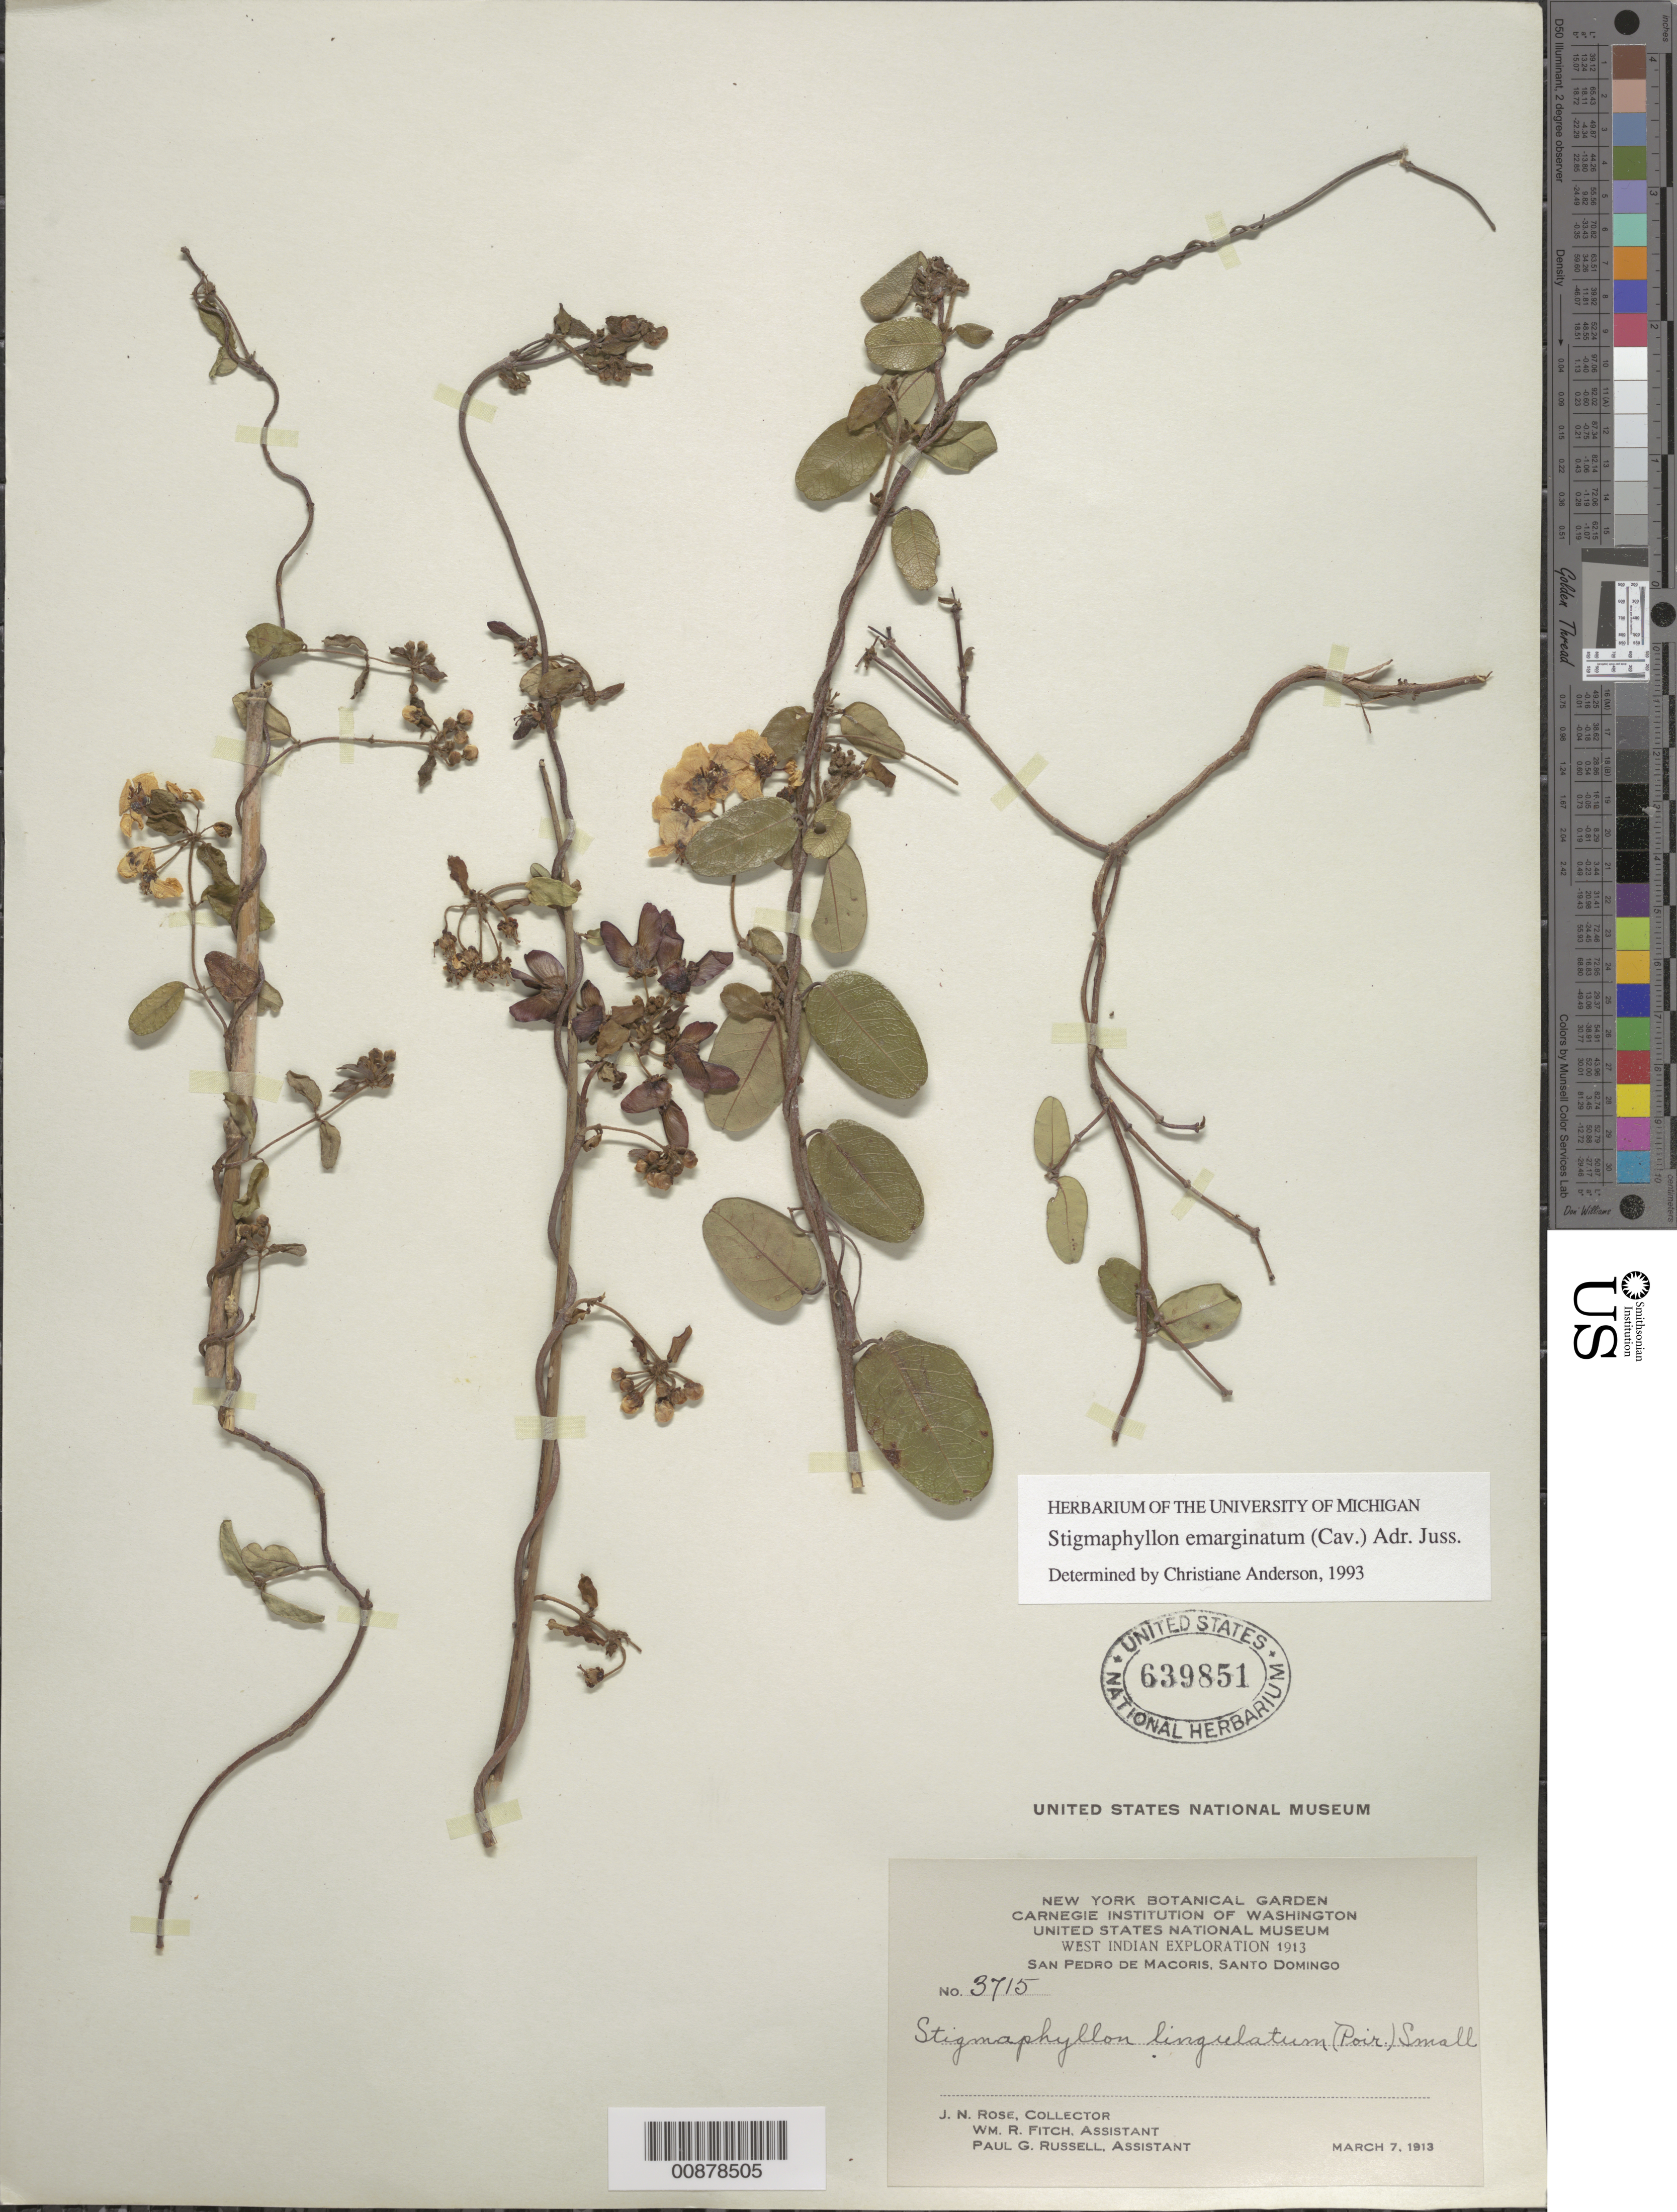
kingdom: Plantae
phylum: Tracheophyta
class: Magnoliopsida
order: Malpighiales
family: Malpighiaceae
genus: Stigmaphyllon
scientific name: Stigmaphyllon emarginatum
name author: (Cav.) A. Juss.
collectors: J. N. Rose, W. R. Fitch & P. G. Russell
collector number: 3715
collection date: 1913-03-07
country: Dominican Republic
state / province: San Pedro de Macorís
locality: San Pedro de Macoris, Santo Domingo.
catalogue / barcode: US 639851